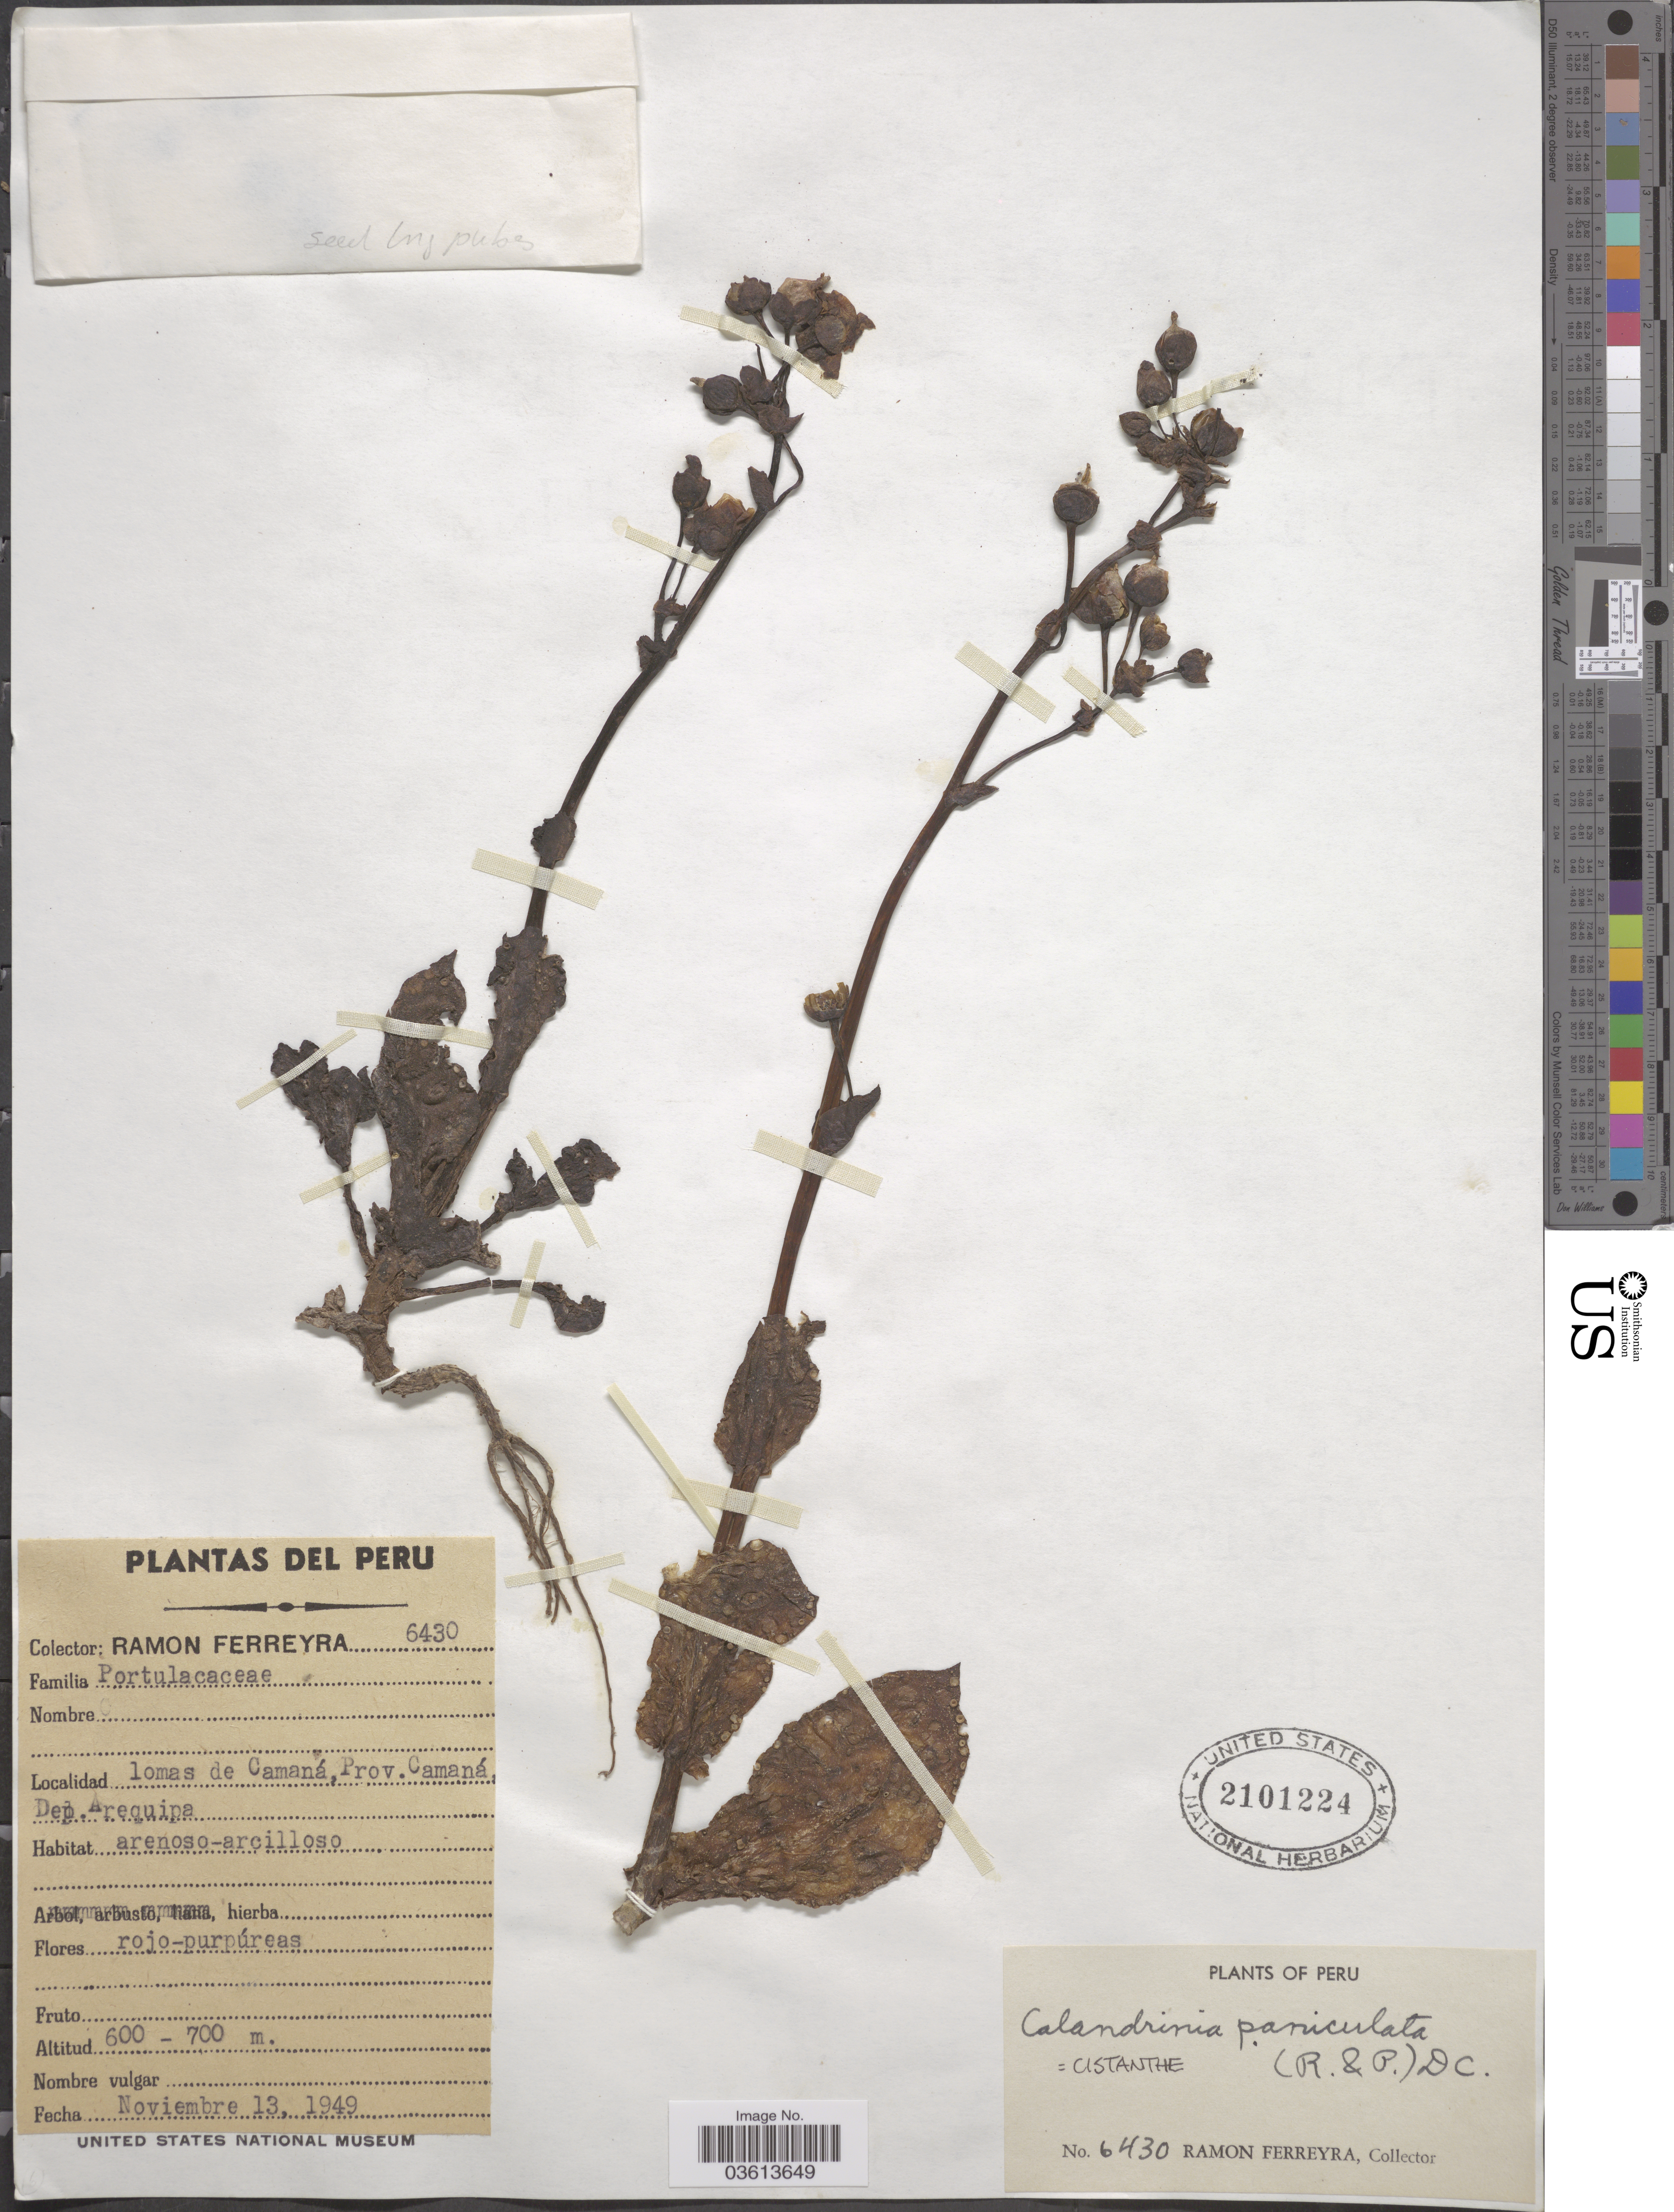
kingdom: Plantae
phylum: Tracheophyta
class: Magnoliopsida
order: Caryophyllales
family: Montiaceae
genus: Cistanthe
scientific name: Cistanthe paniculata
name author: (DC.) Carolin ex Hershk.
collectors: R. A. Ferreyra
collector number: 6430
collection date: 1949-11-13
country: Peru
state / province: Arequipa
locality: Lomas de Camaná, Prov. Camaná. Dep. Arequipa.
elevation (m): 600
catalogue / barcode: US 2101224